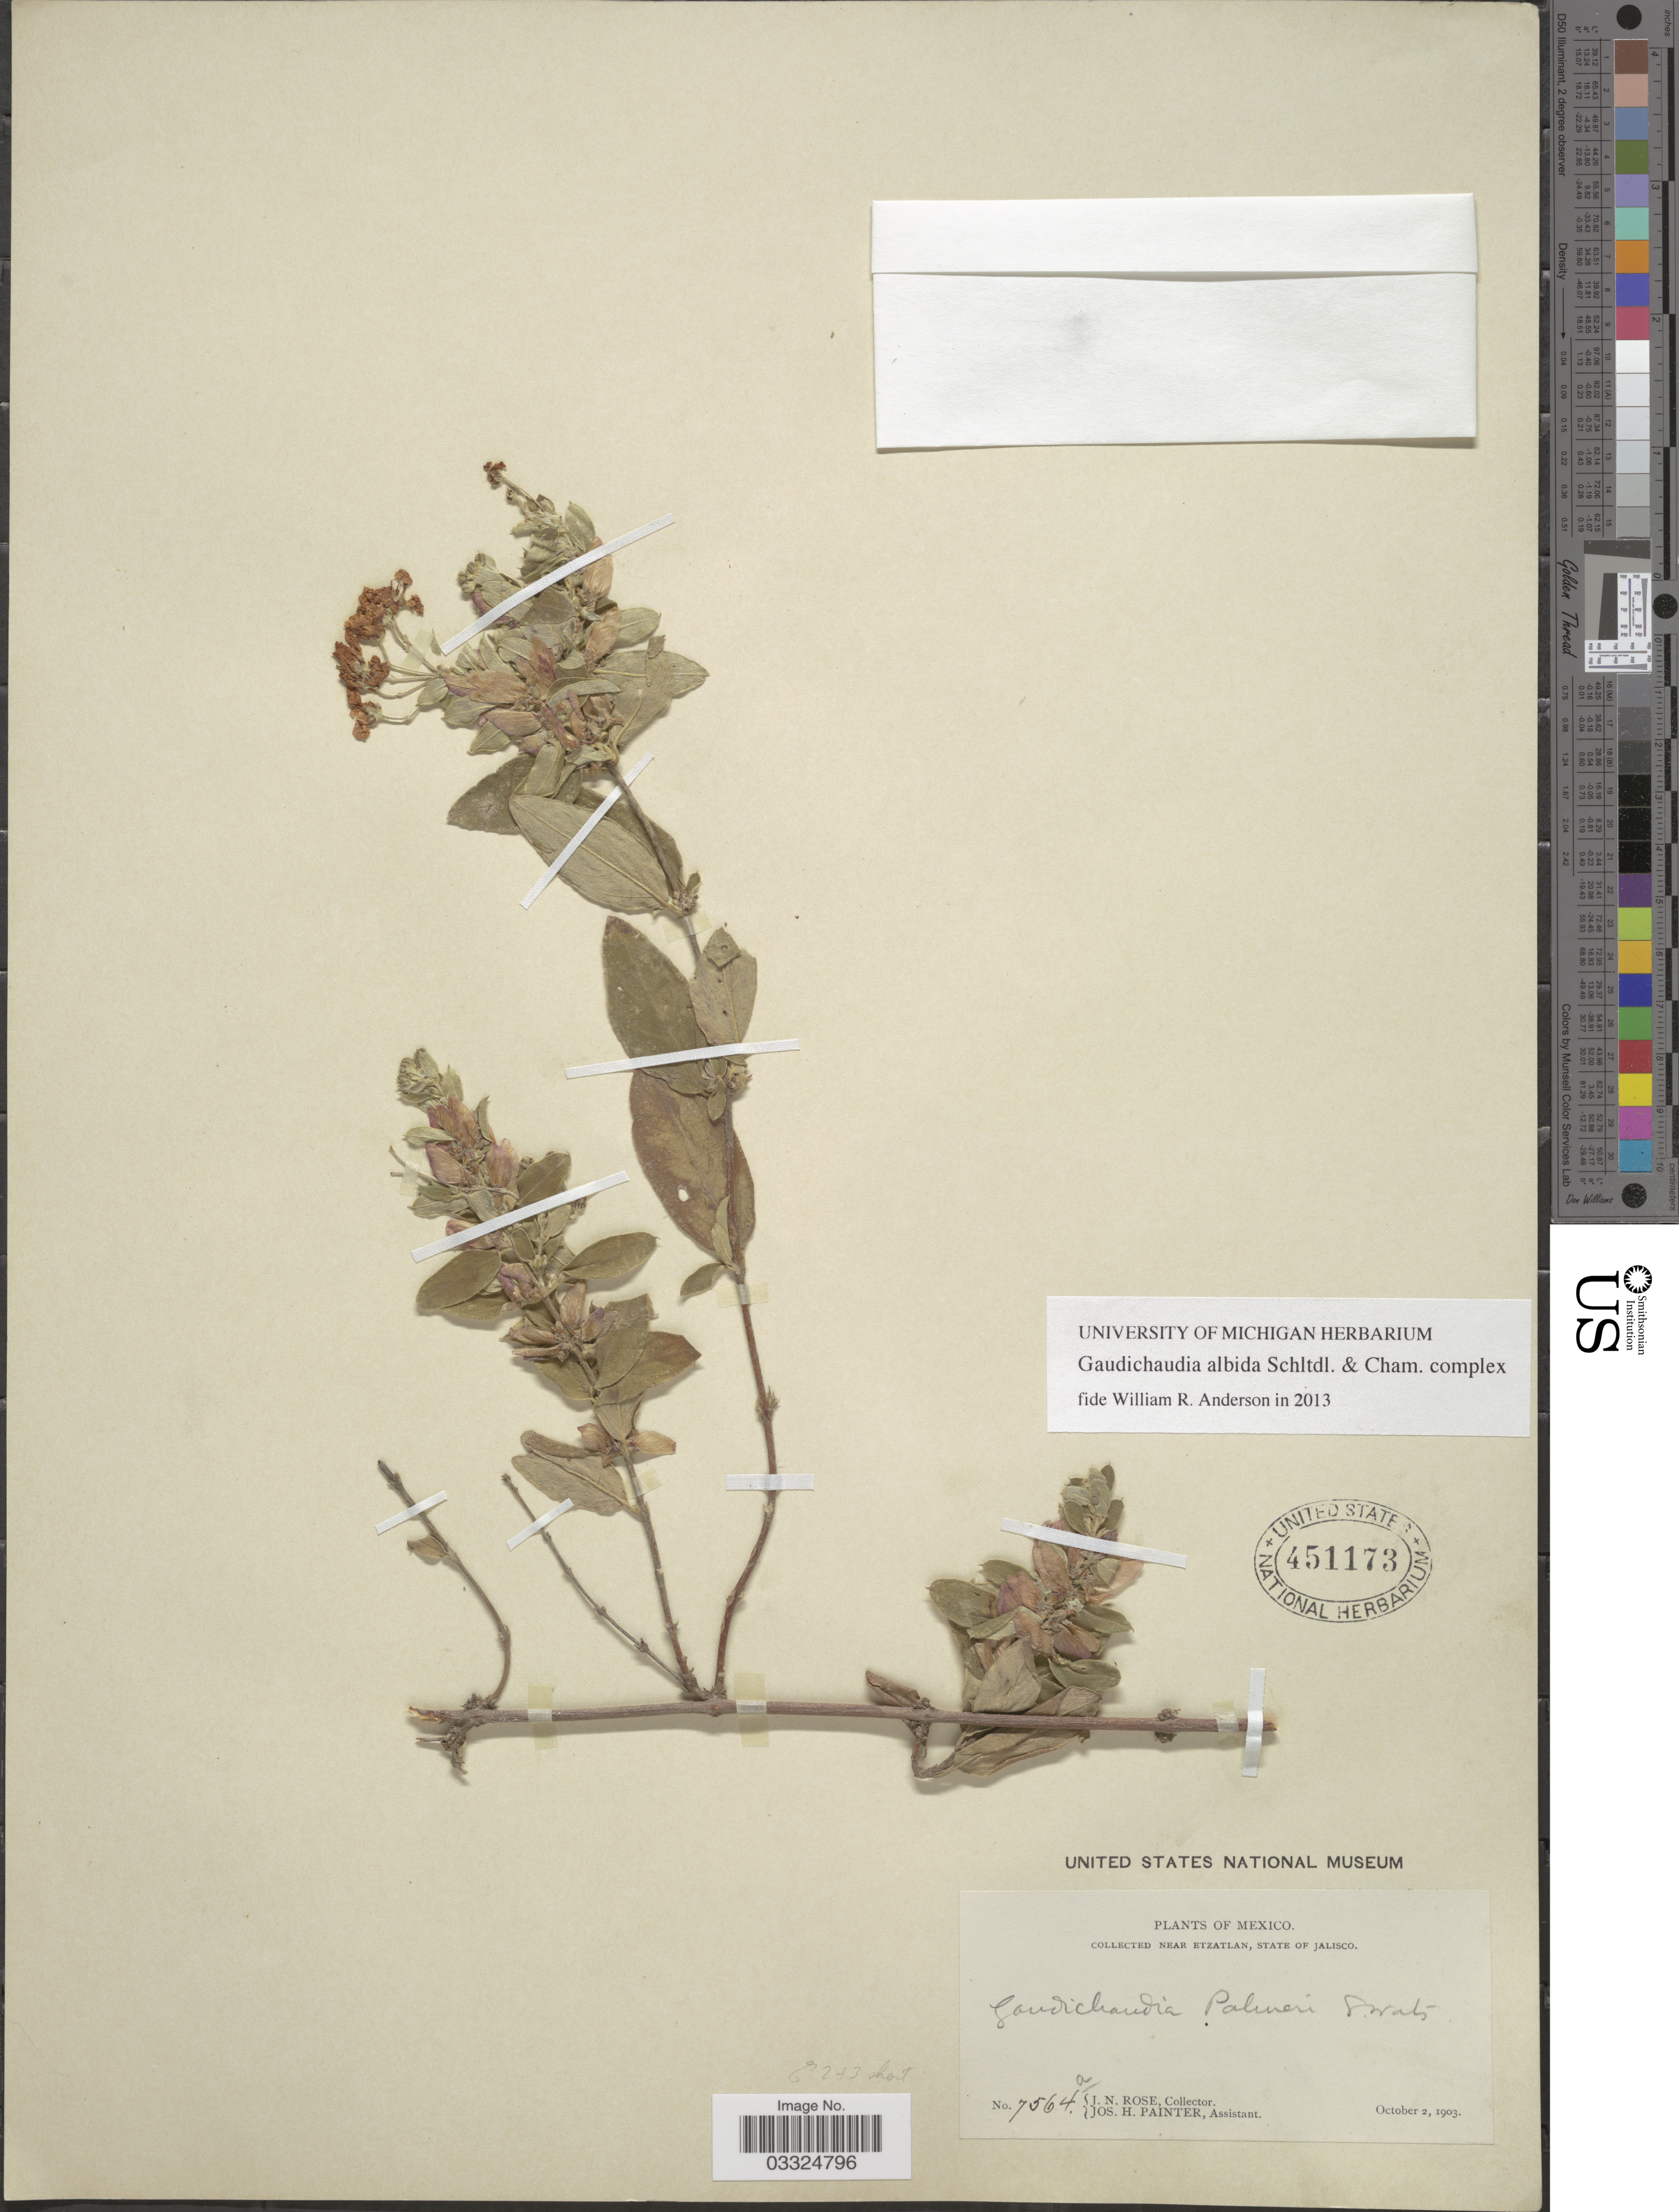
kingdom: Plantae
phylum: Tracheophyta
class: Magnoliopsida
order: Malpighiales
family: Malpighiaceae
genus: Gaudichaudia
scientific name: Gaudichaudia albida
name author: Schltdl. & Cham.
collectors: J. N. Rose & J. H. Painter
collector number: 7564a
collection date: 1903-10-02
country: Mexico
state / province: Jalisco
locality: Near Etzatlan.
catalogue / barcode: US 451173